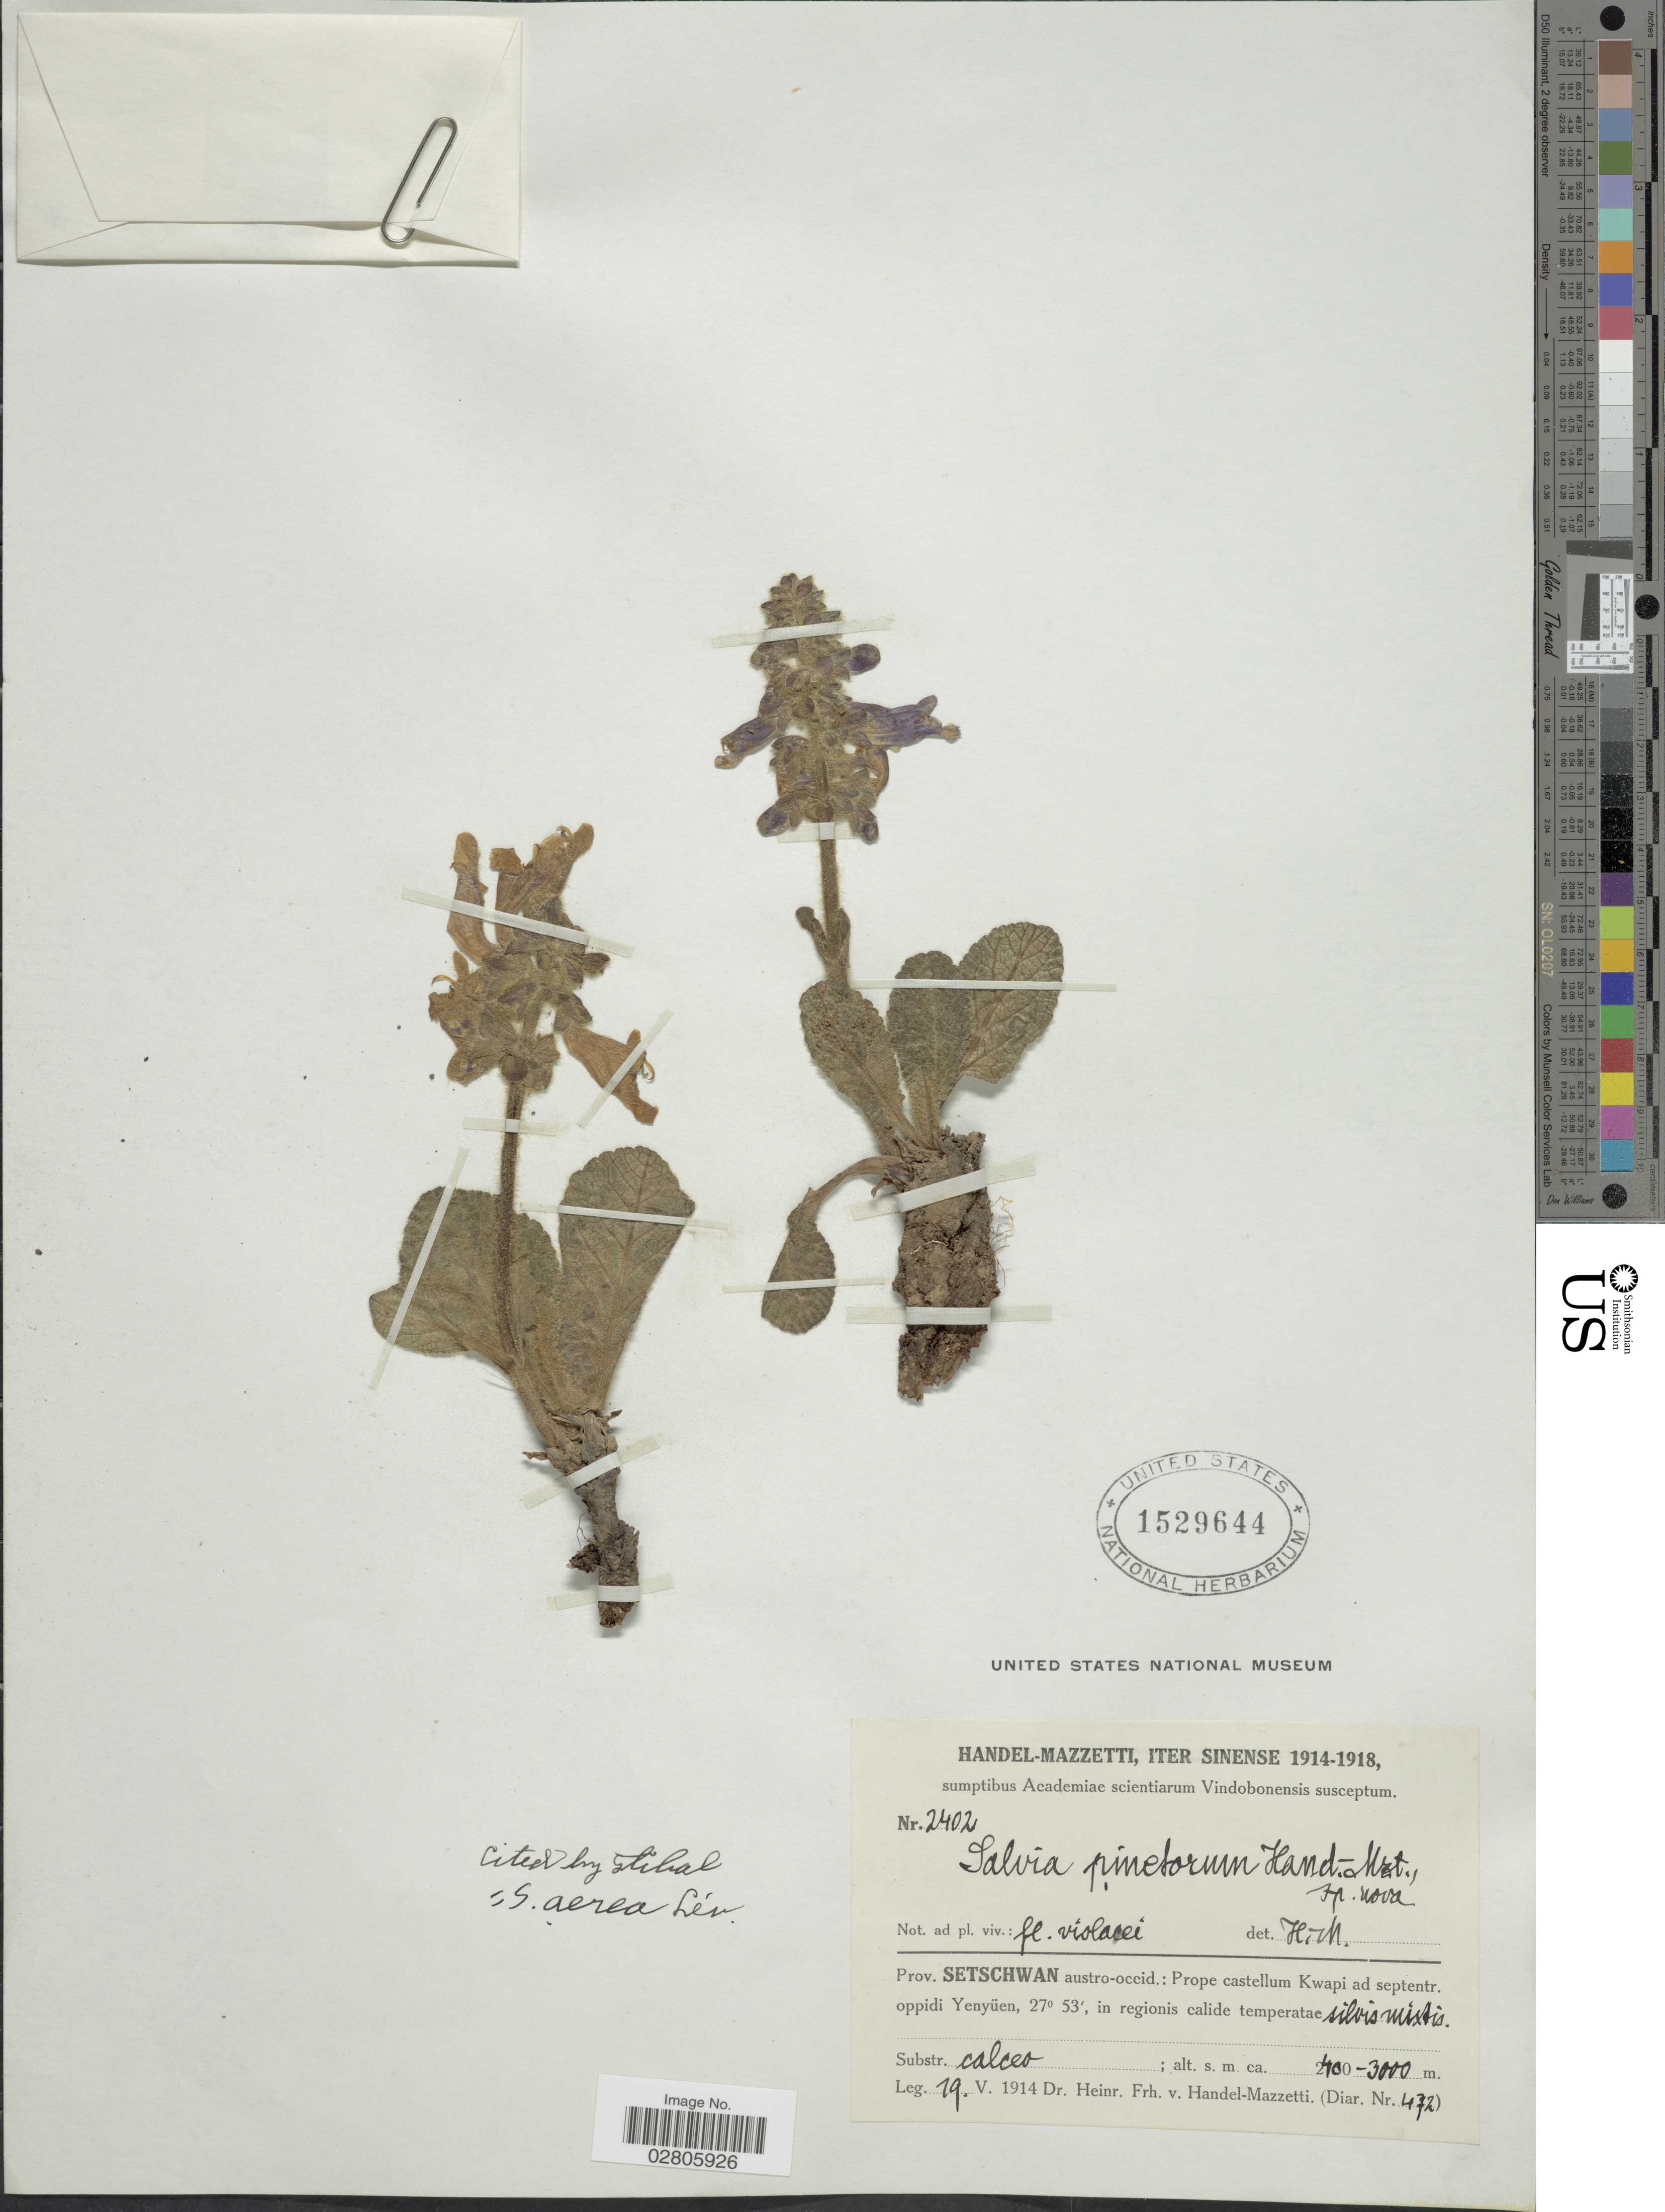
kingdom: Plantae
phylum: Tracheophyta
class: Magnoliopsida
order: Lamiales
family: Lamiaceae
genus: Salvia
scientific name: Salvia aerea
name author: H. Lév.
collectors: H. Handel-Mazzetti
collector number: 2402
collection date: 1914-05-19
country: China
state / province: Sichuan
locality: Iter Sinense. Prov. Setschwan austro-occid.: Prope castellum Kwapi ad septentr. oppidi Yenyüen, in regionis calide temperatae silvis mixtis.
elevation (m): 2400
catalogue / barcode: US 1529644